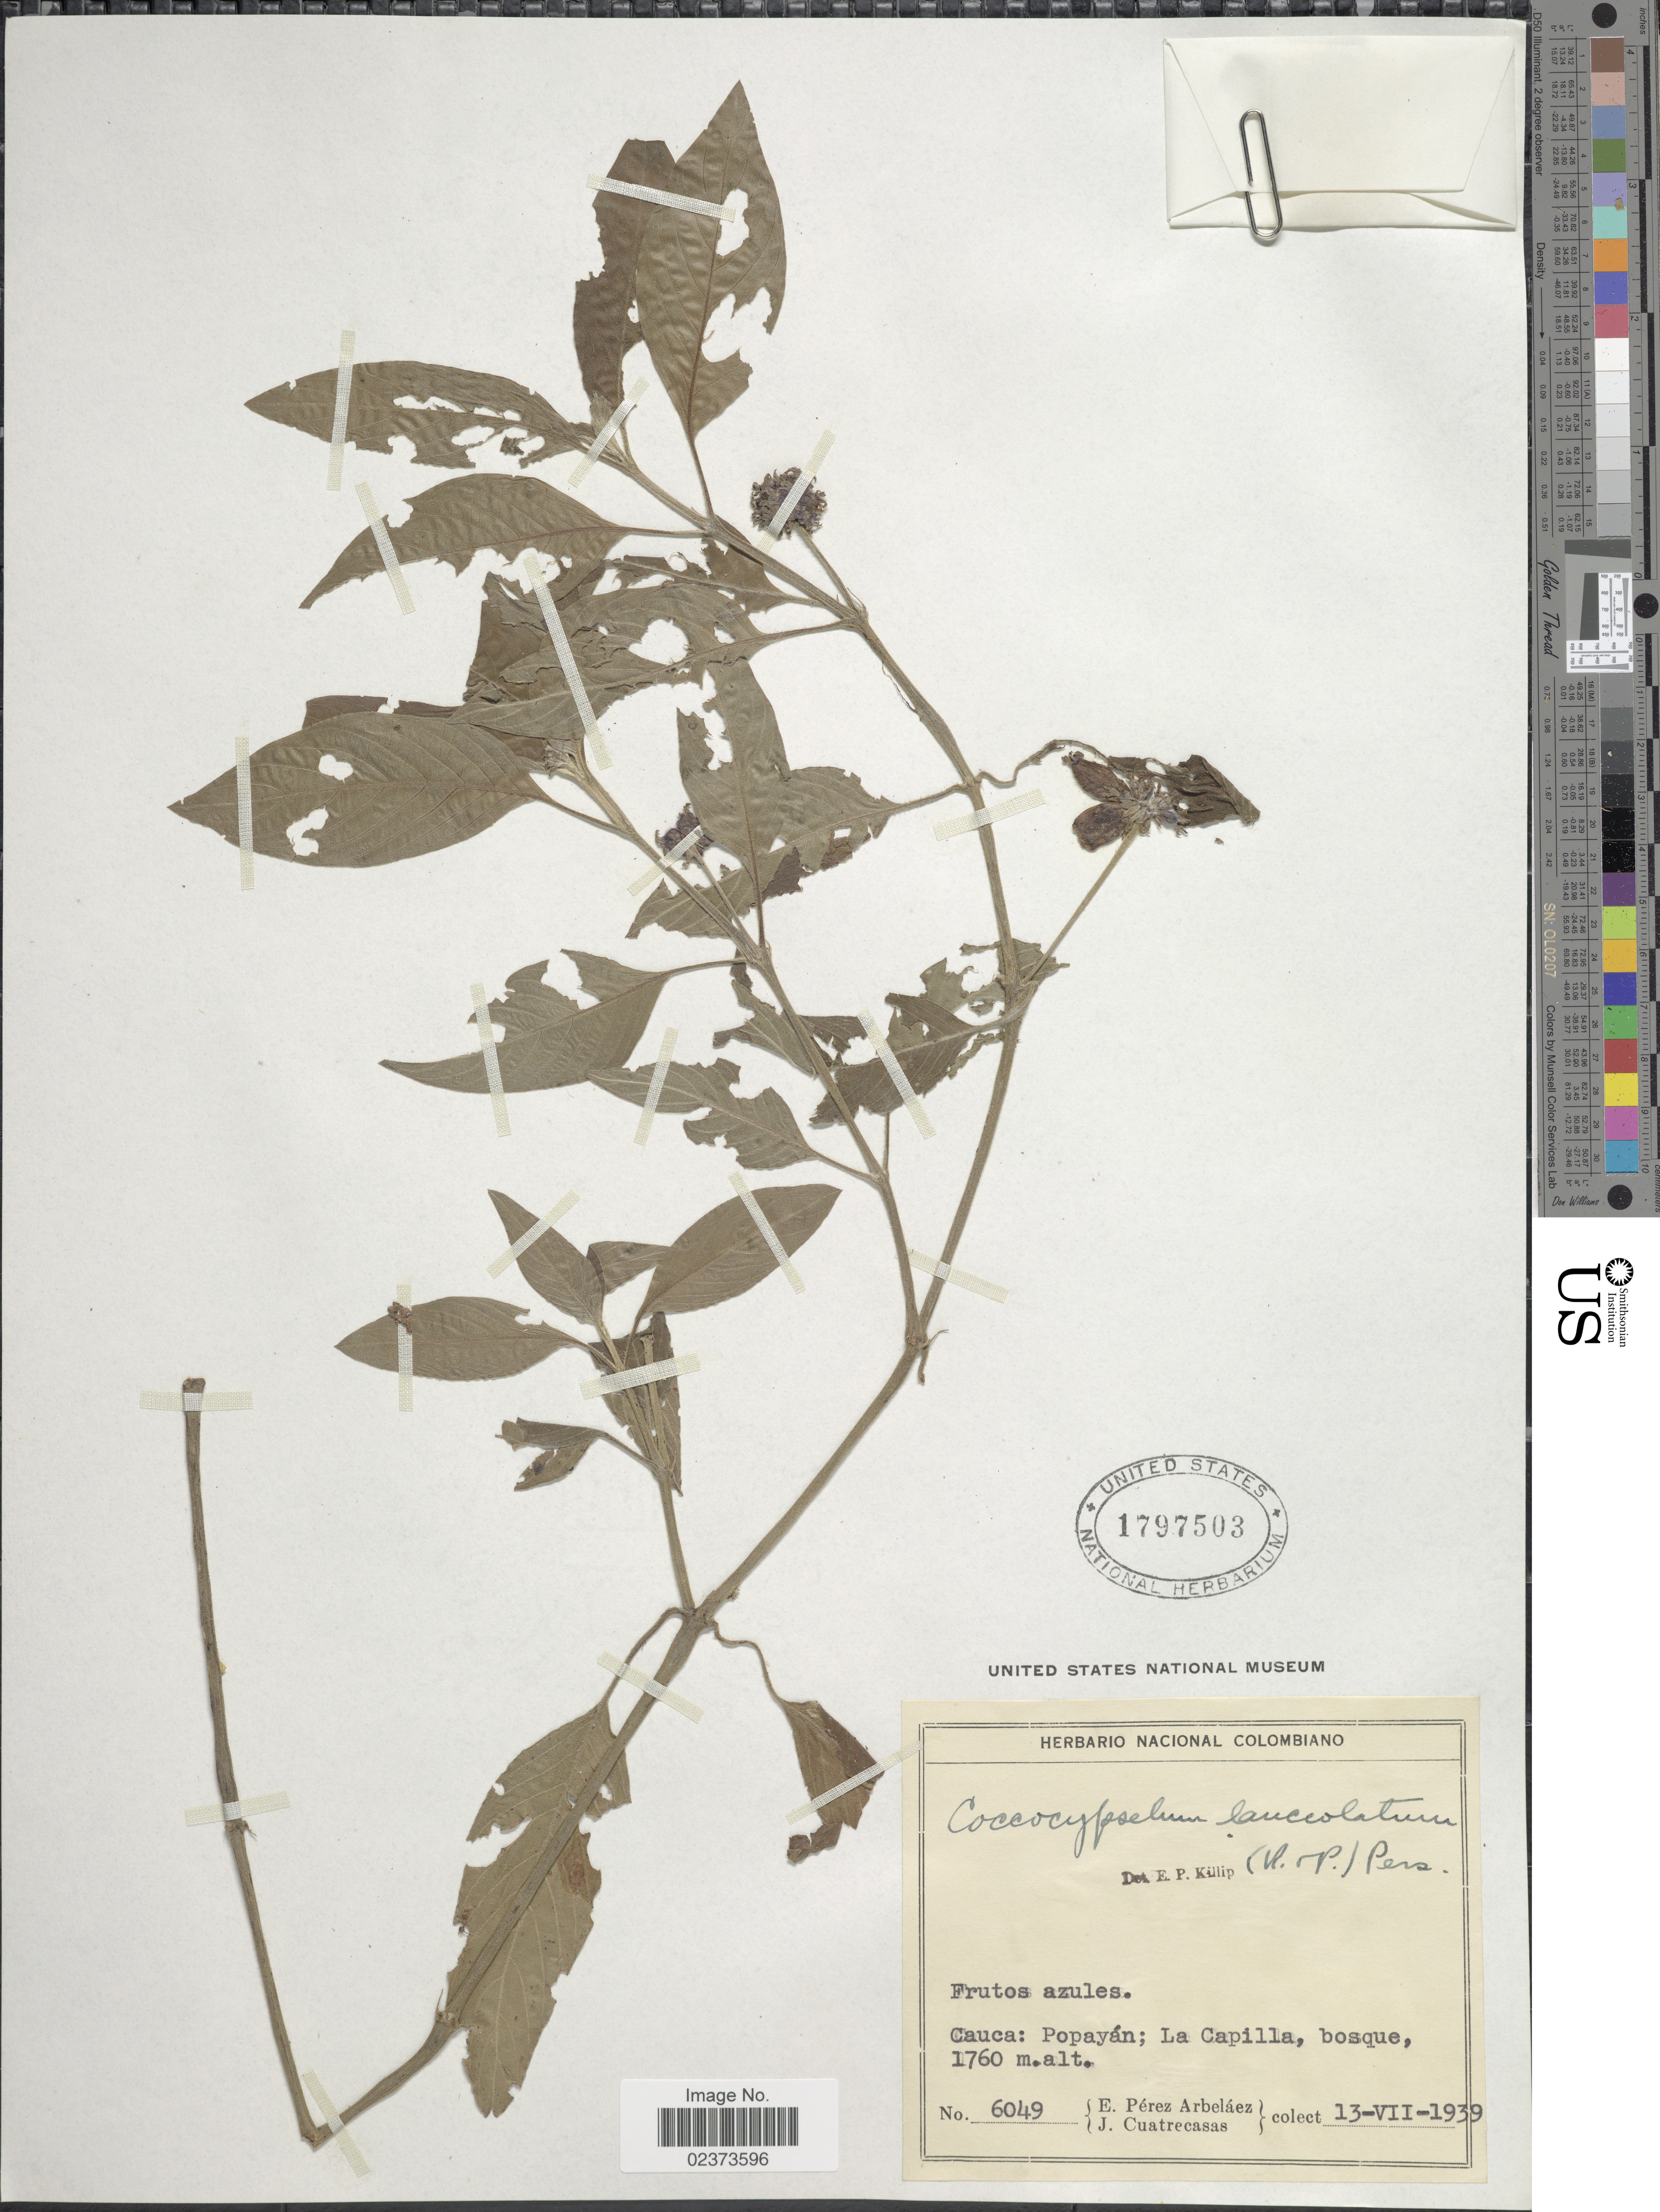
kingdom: Plantae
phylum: Tracheophyta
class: Magnoliopsida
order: Gentianales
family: Rubiaceae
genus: Coccocypselum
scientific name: Coccocypselum lanceolatum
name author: (Ruiz & Pav.) Pers.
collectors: E. Pérez Arbeláez & J. Cuatrecasas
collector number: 6049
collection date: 1939-07-13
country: Colombia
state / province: Cauca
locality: Popayán; La Capilla, bosque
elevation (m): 1760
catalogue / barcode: US 1797503